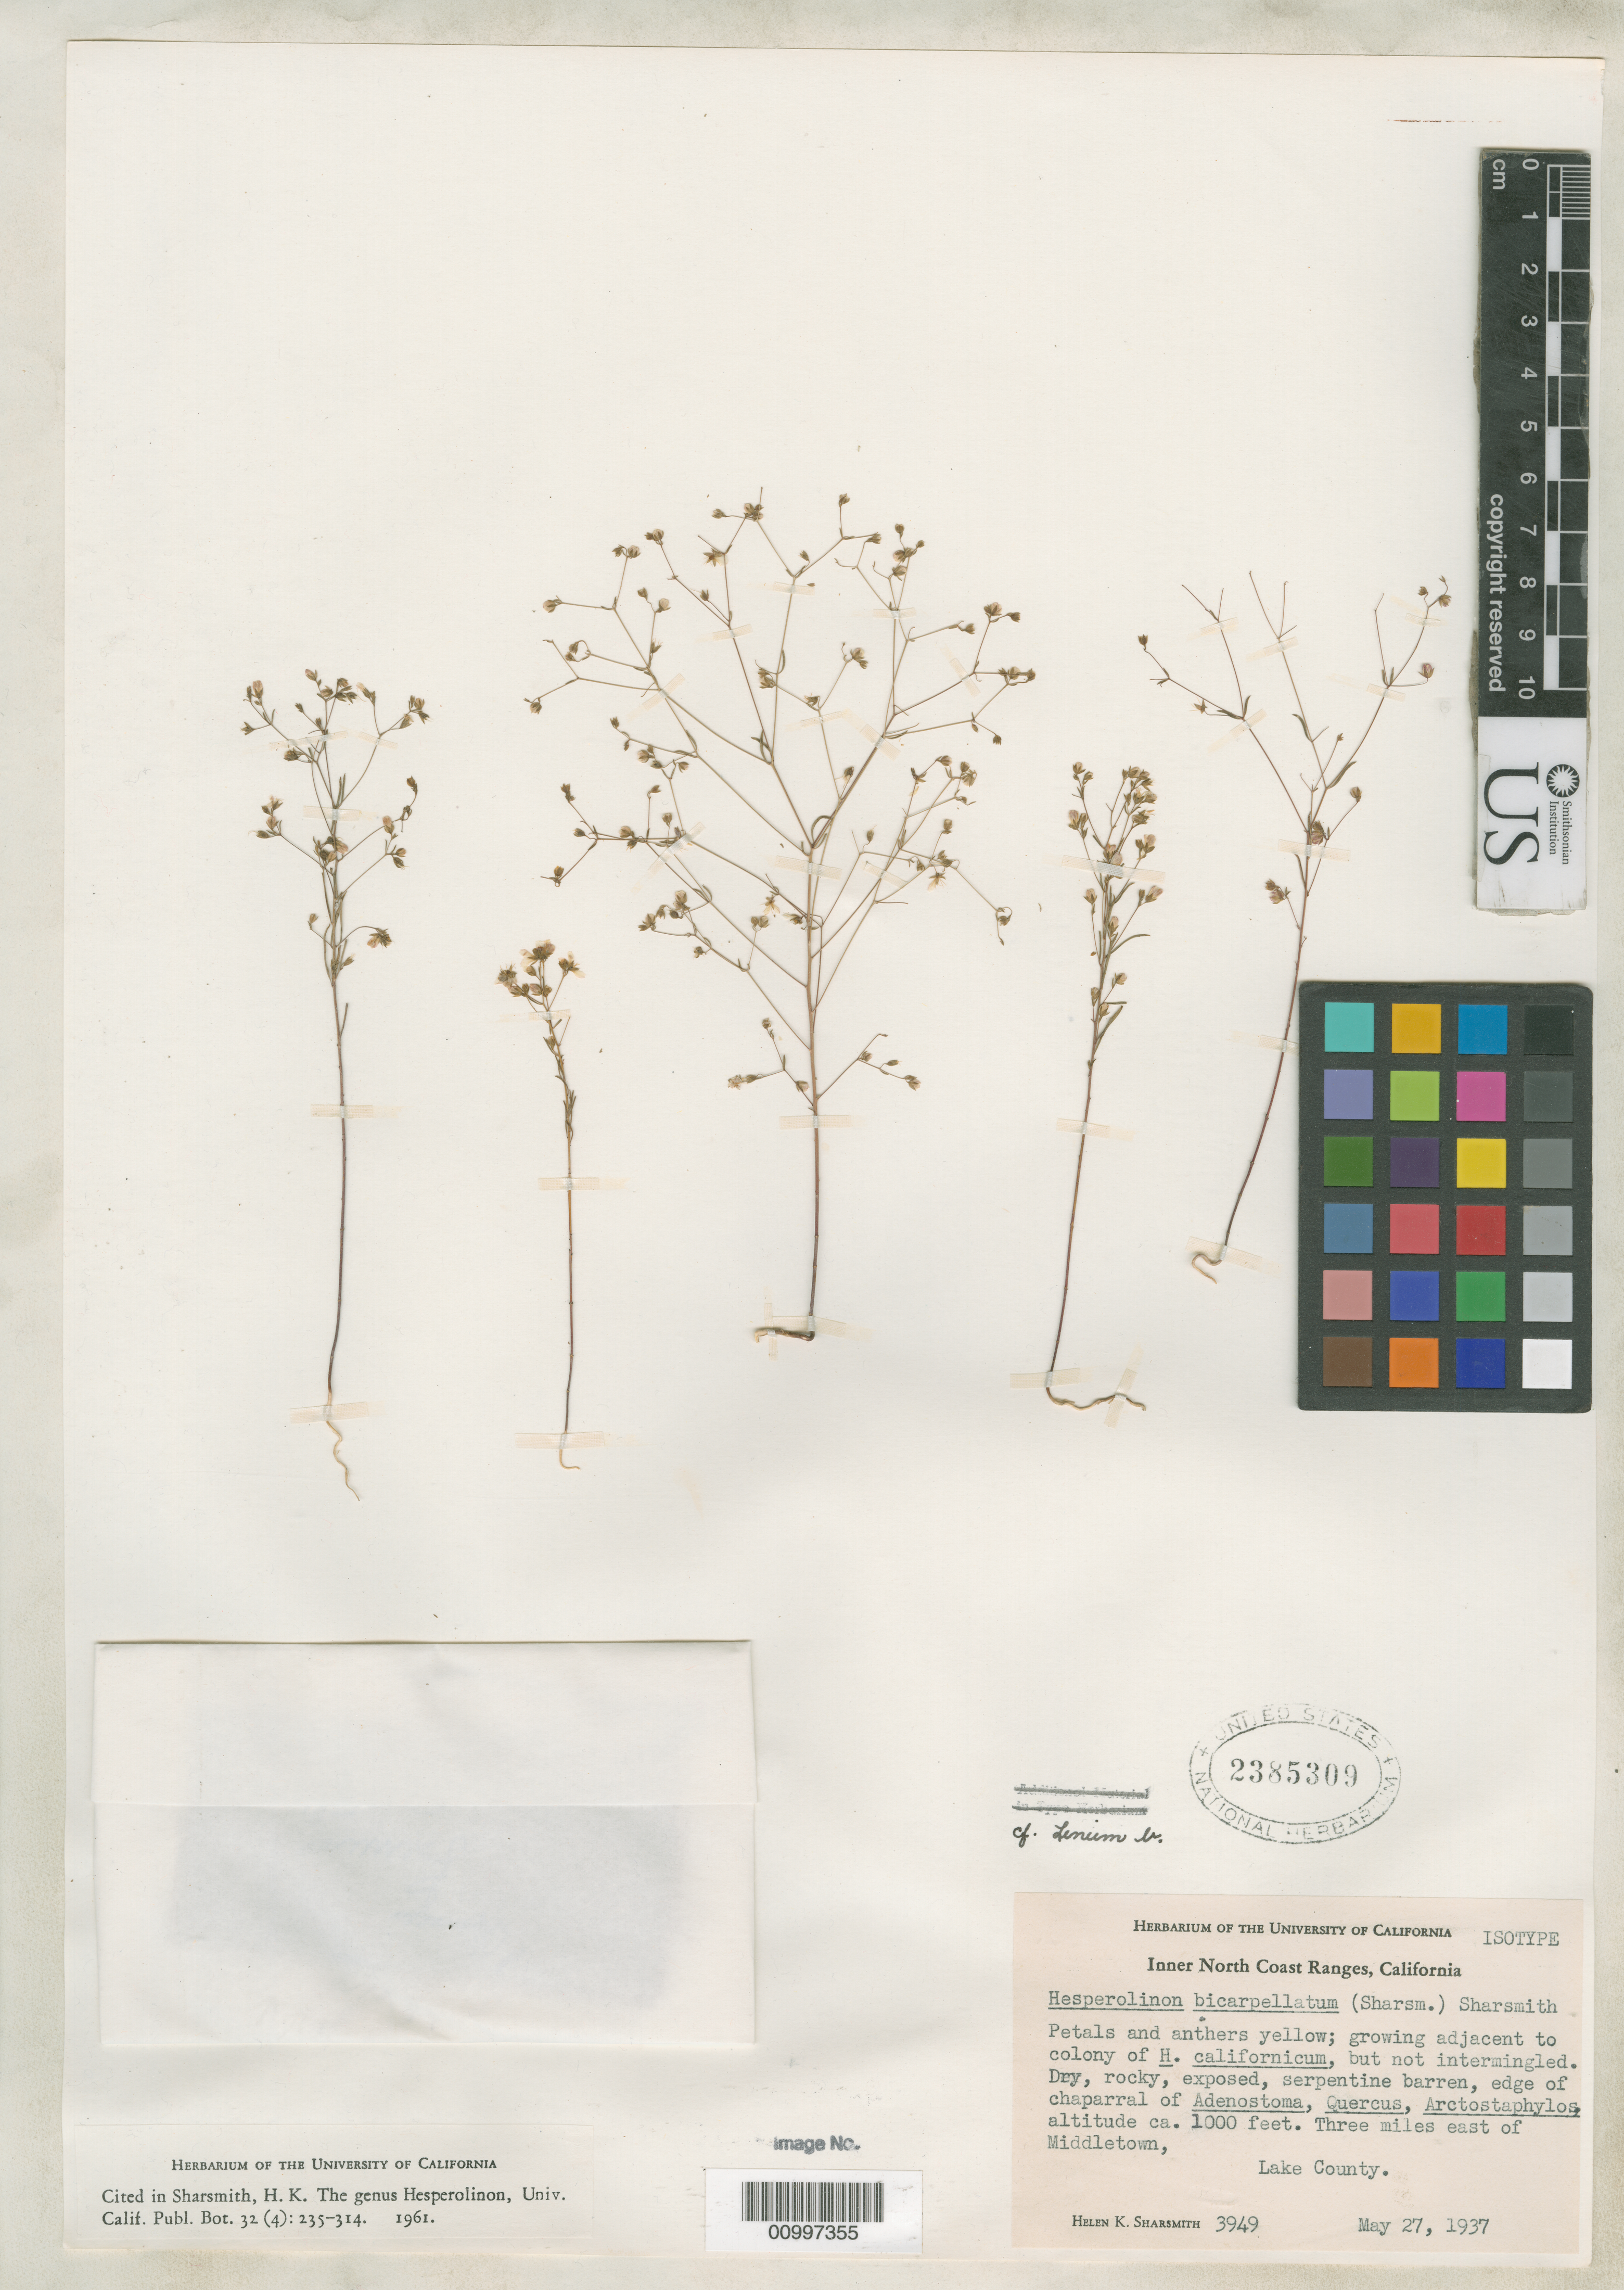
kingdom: Plantae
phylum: Tracheophyta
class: Magnoliopsida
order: Malpighiales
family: Linaceae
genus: Linum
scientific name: Linum bicarpellatum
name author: H. Sharsm.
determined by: Sharsmith, H. K.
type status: Isotype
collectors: H. Sharsmith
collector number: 3949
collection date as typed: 27 May 1937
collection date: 1937-05-27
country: United States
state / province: California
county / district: Lake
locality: Three miles east of Middletown.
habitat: Dry, rocky, exposed, serpentine barren, edge of chaparral.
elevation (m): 305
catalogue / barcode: US 2385309